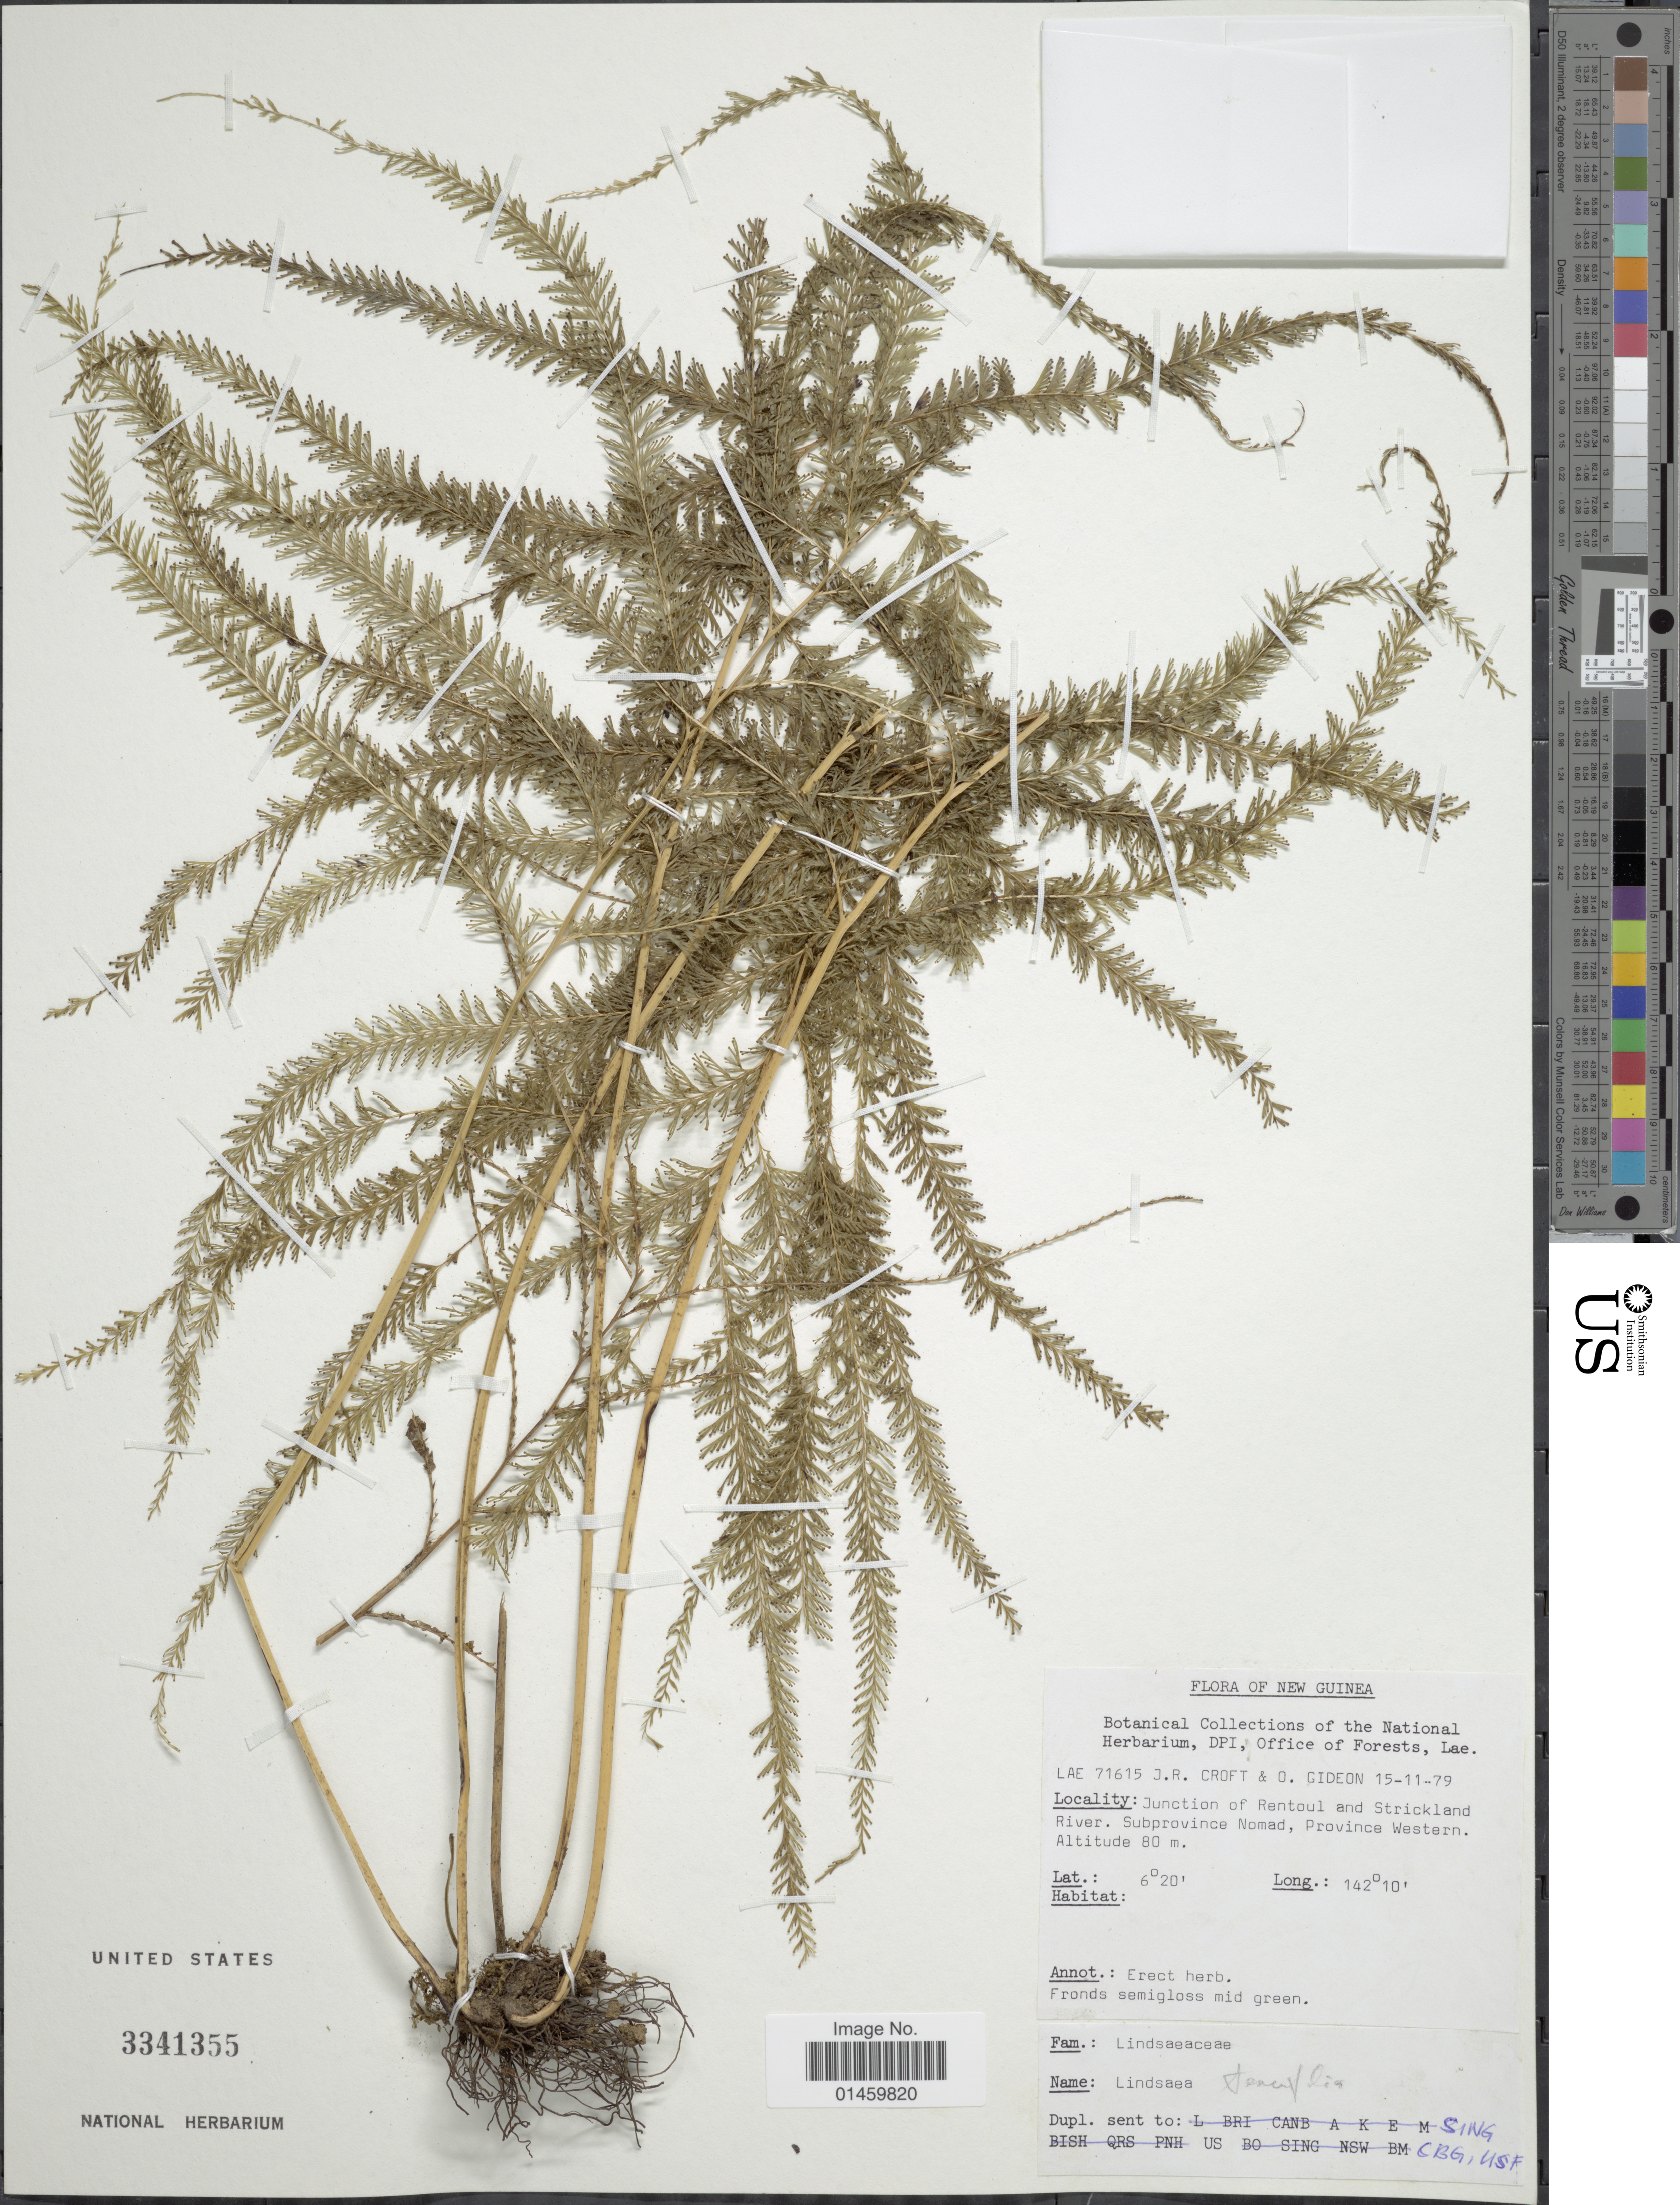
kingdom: Plantae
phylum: Tracheophyta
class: Polypodiopsida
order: Polypodiales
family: Lindsaeaceae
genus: Lindsaea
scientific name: Lindsaea tenuifolia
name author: Blume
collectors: J. R. Croft & O. Gideon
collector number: LAE71615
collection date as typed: Transcribed d/m/y: 15/11/79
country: Papua New Guinea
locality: New Guinea. Junction of Rentoul and Strickland River. Subprovince Nomad, Province Western.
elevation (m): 80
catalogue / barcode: US 3341355